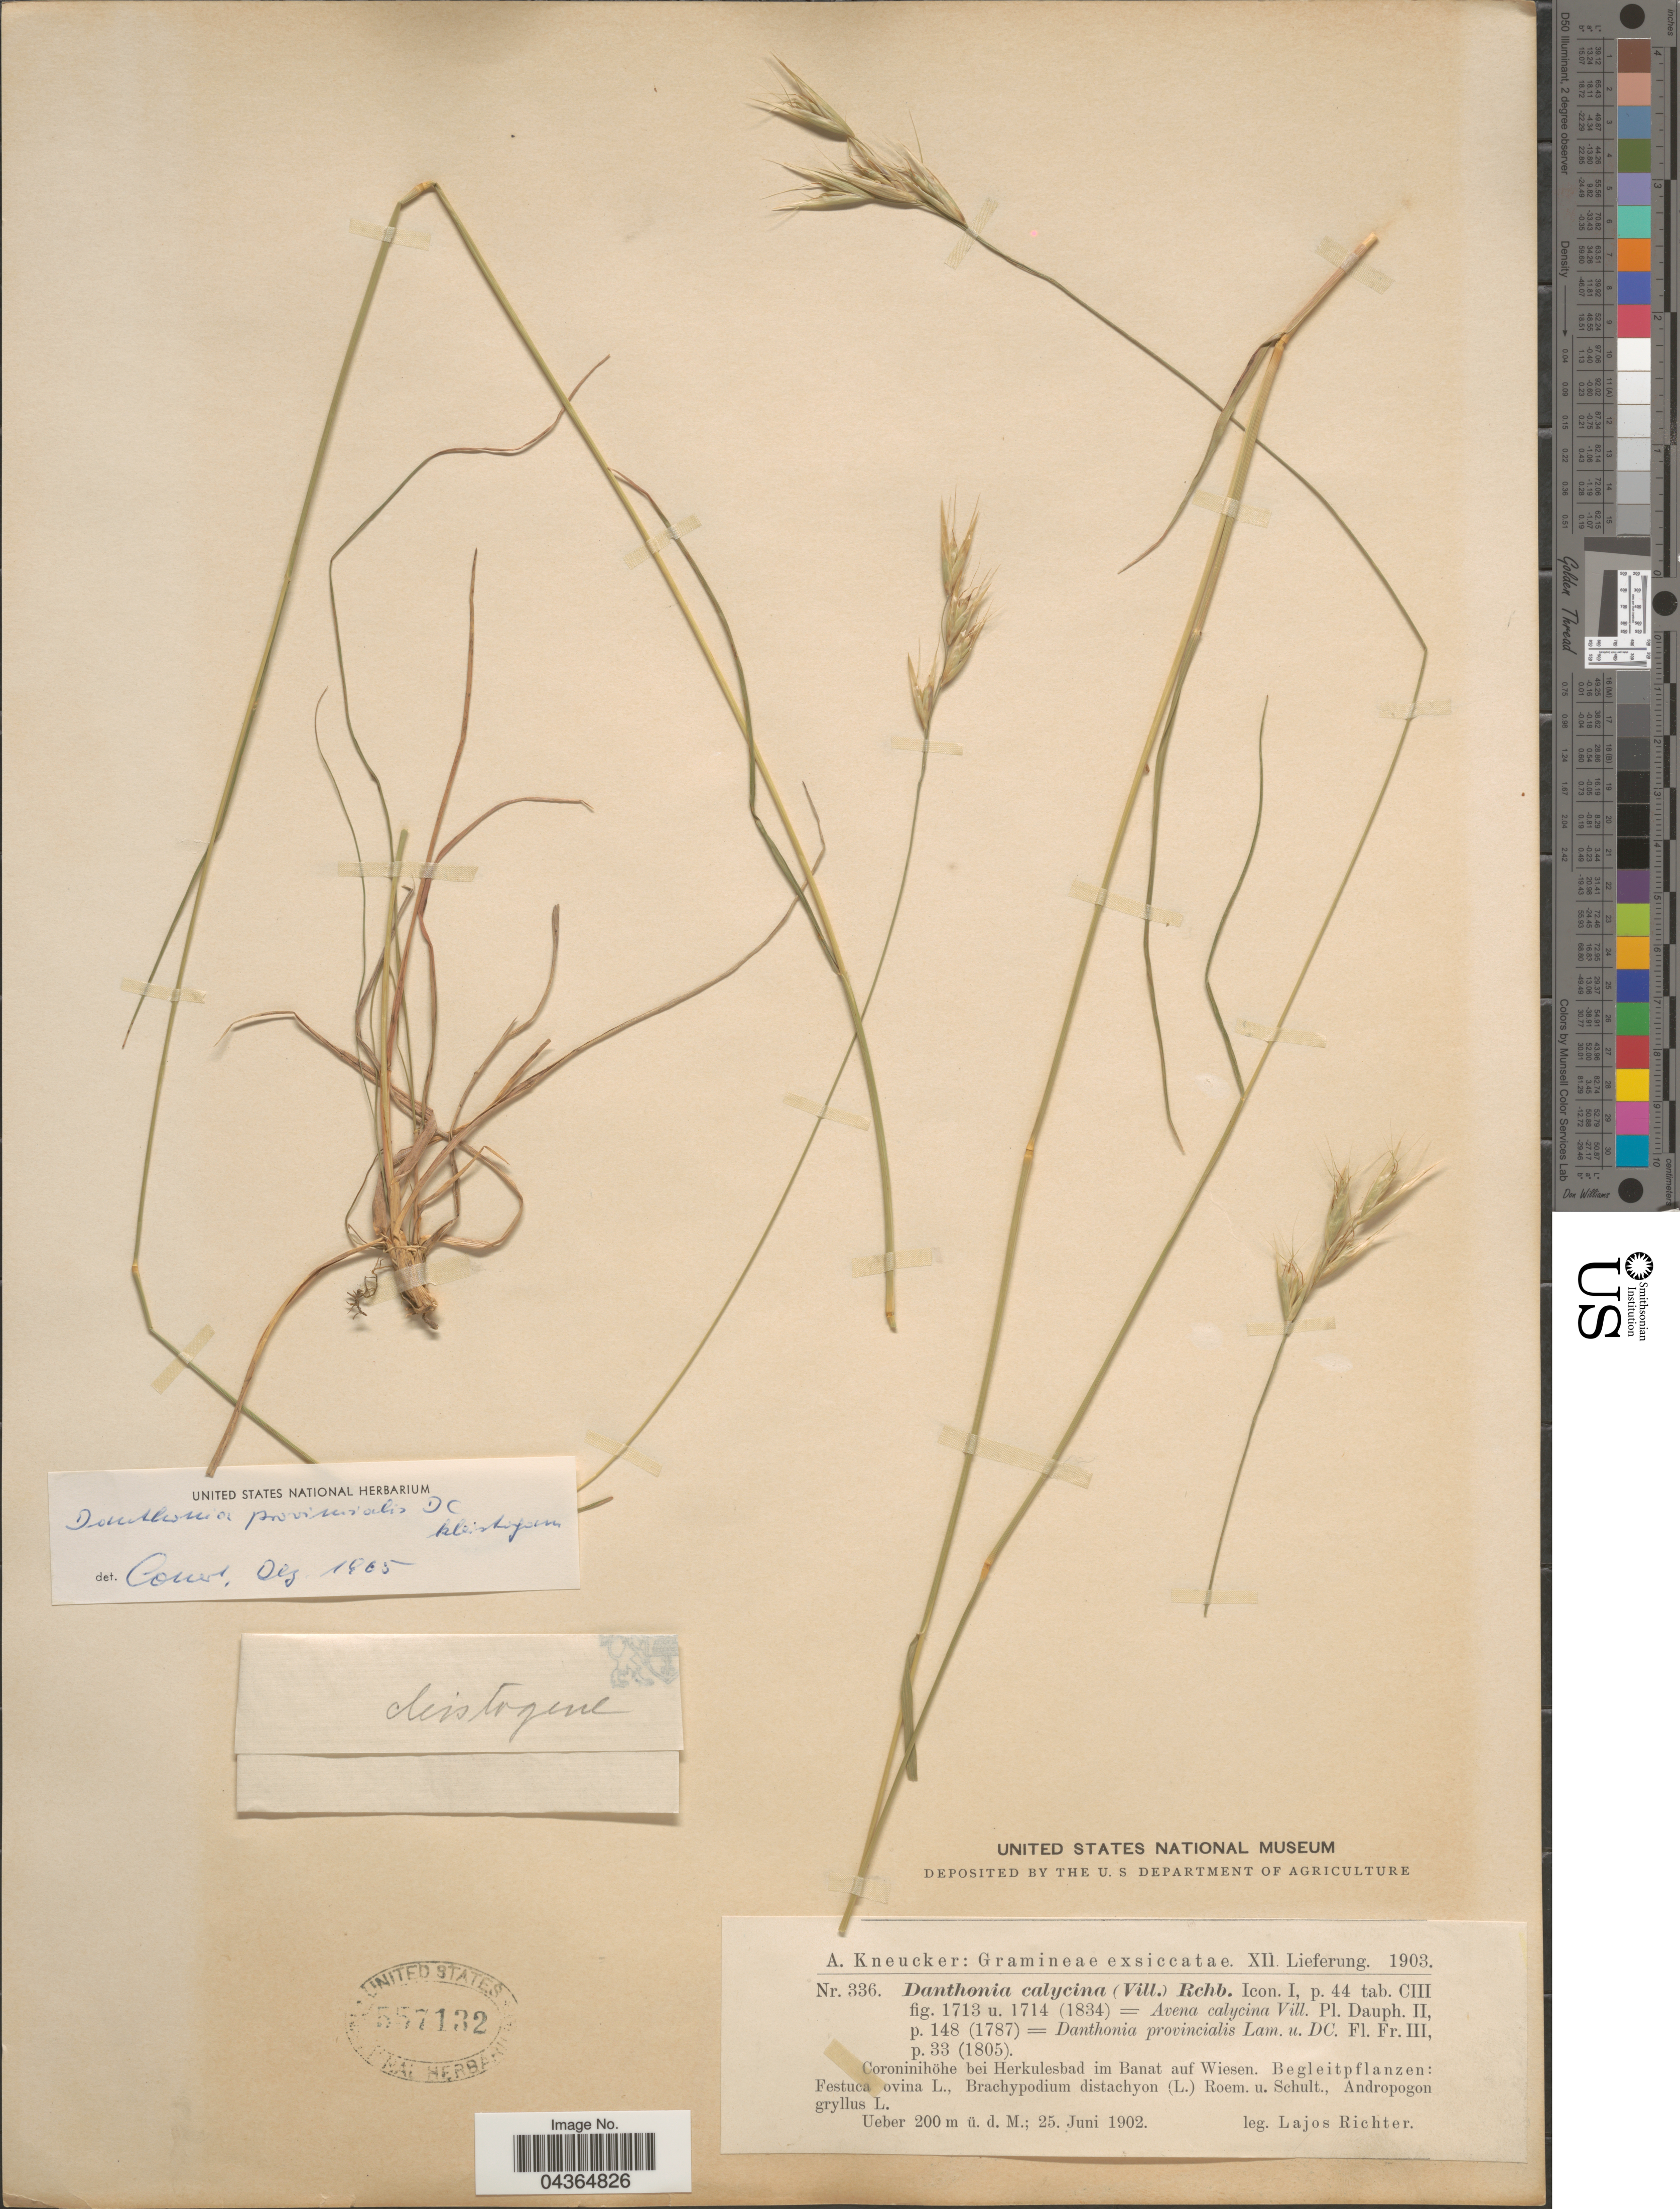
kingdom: Plantae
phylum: Tracheophyta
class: Liliopsida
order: Poales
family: Poaceae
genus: Danthonia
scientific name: Danthonia alpina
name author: Vest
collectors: L. Richter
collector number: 336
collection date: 1902-06-25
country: Romania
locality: Coroninihöhe bei Herkulesbad im Banat auf Wiesen.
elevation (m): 200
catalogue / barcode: US 557132